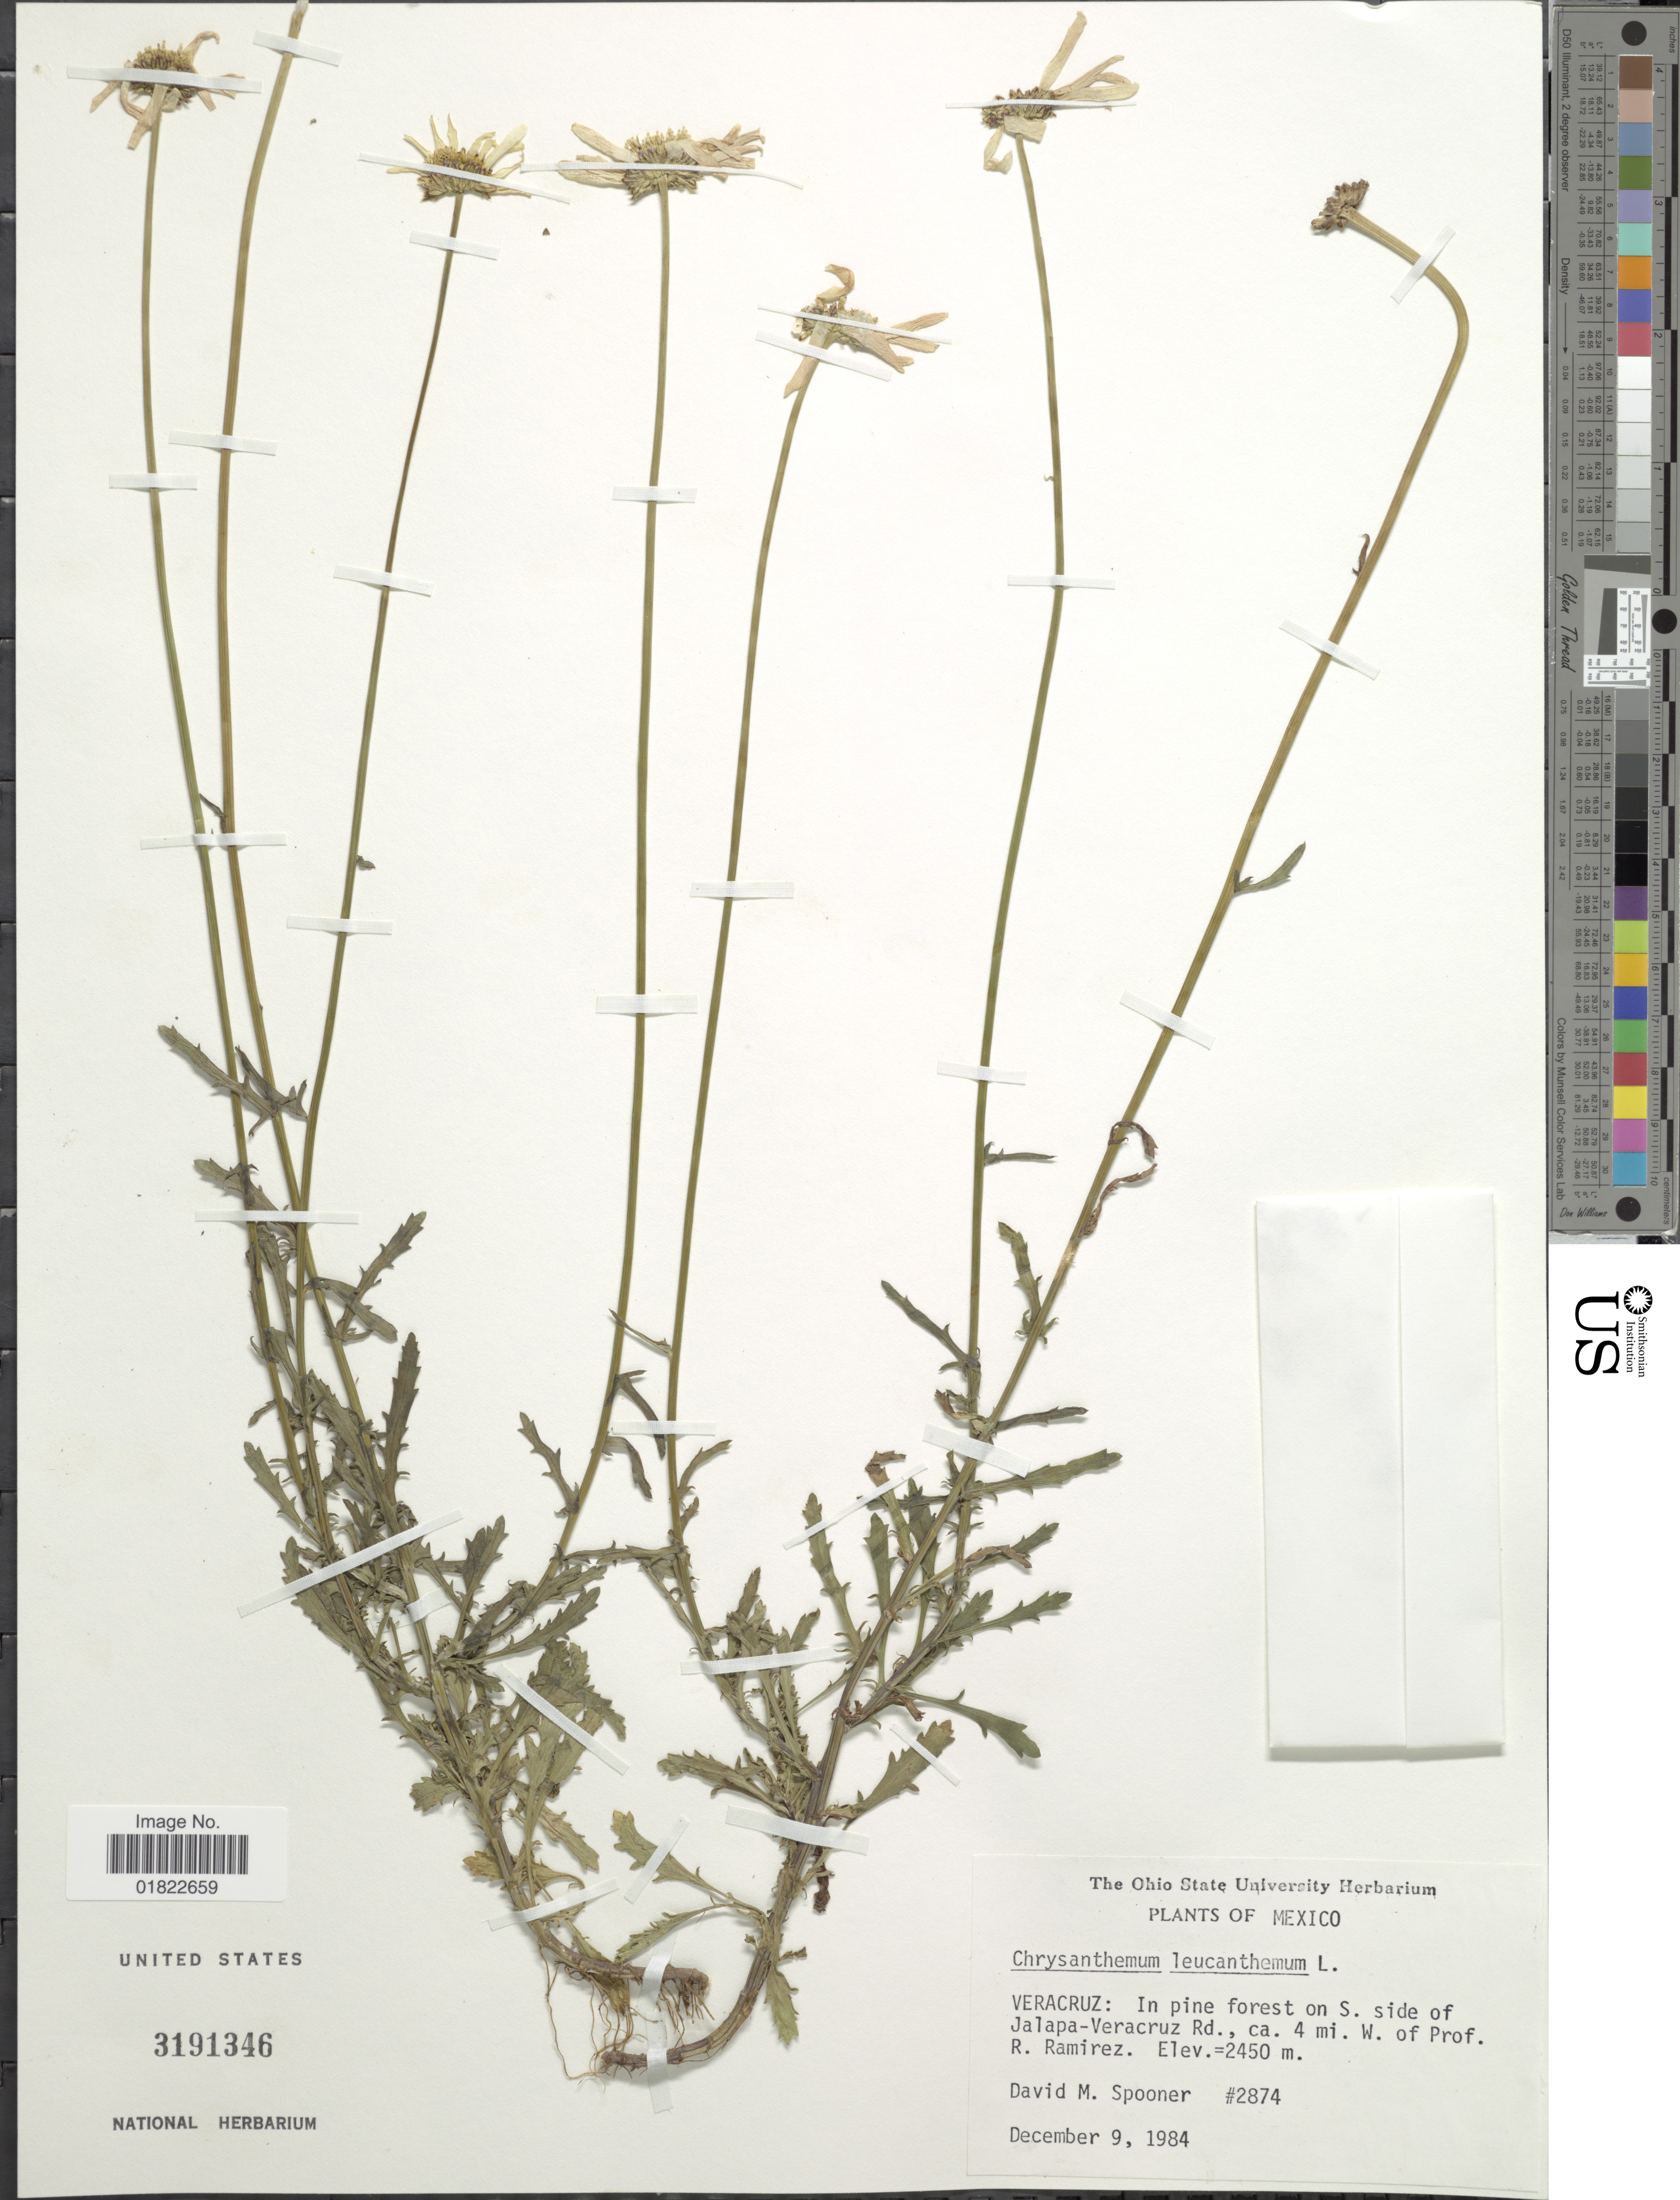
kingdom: Plantae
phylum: Tracheophyta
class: Magnoliopsida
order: Asterales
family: Asteraceae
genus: Leucanthemum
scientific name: Leucanthemum vulgare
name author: Lam.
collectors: D. Spooner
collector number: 2874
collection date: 1984-12-09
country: Mexico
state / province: Veracruz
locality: Veracruz: In pine forest on S. side of Jalapa-Veracruz Rd., Ca. 4 mi. W. of Prof. R. Ramirez.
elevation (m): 2450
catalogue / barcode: US 3191346